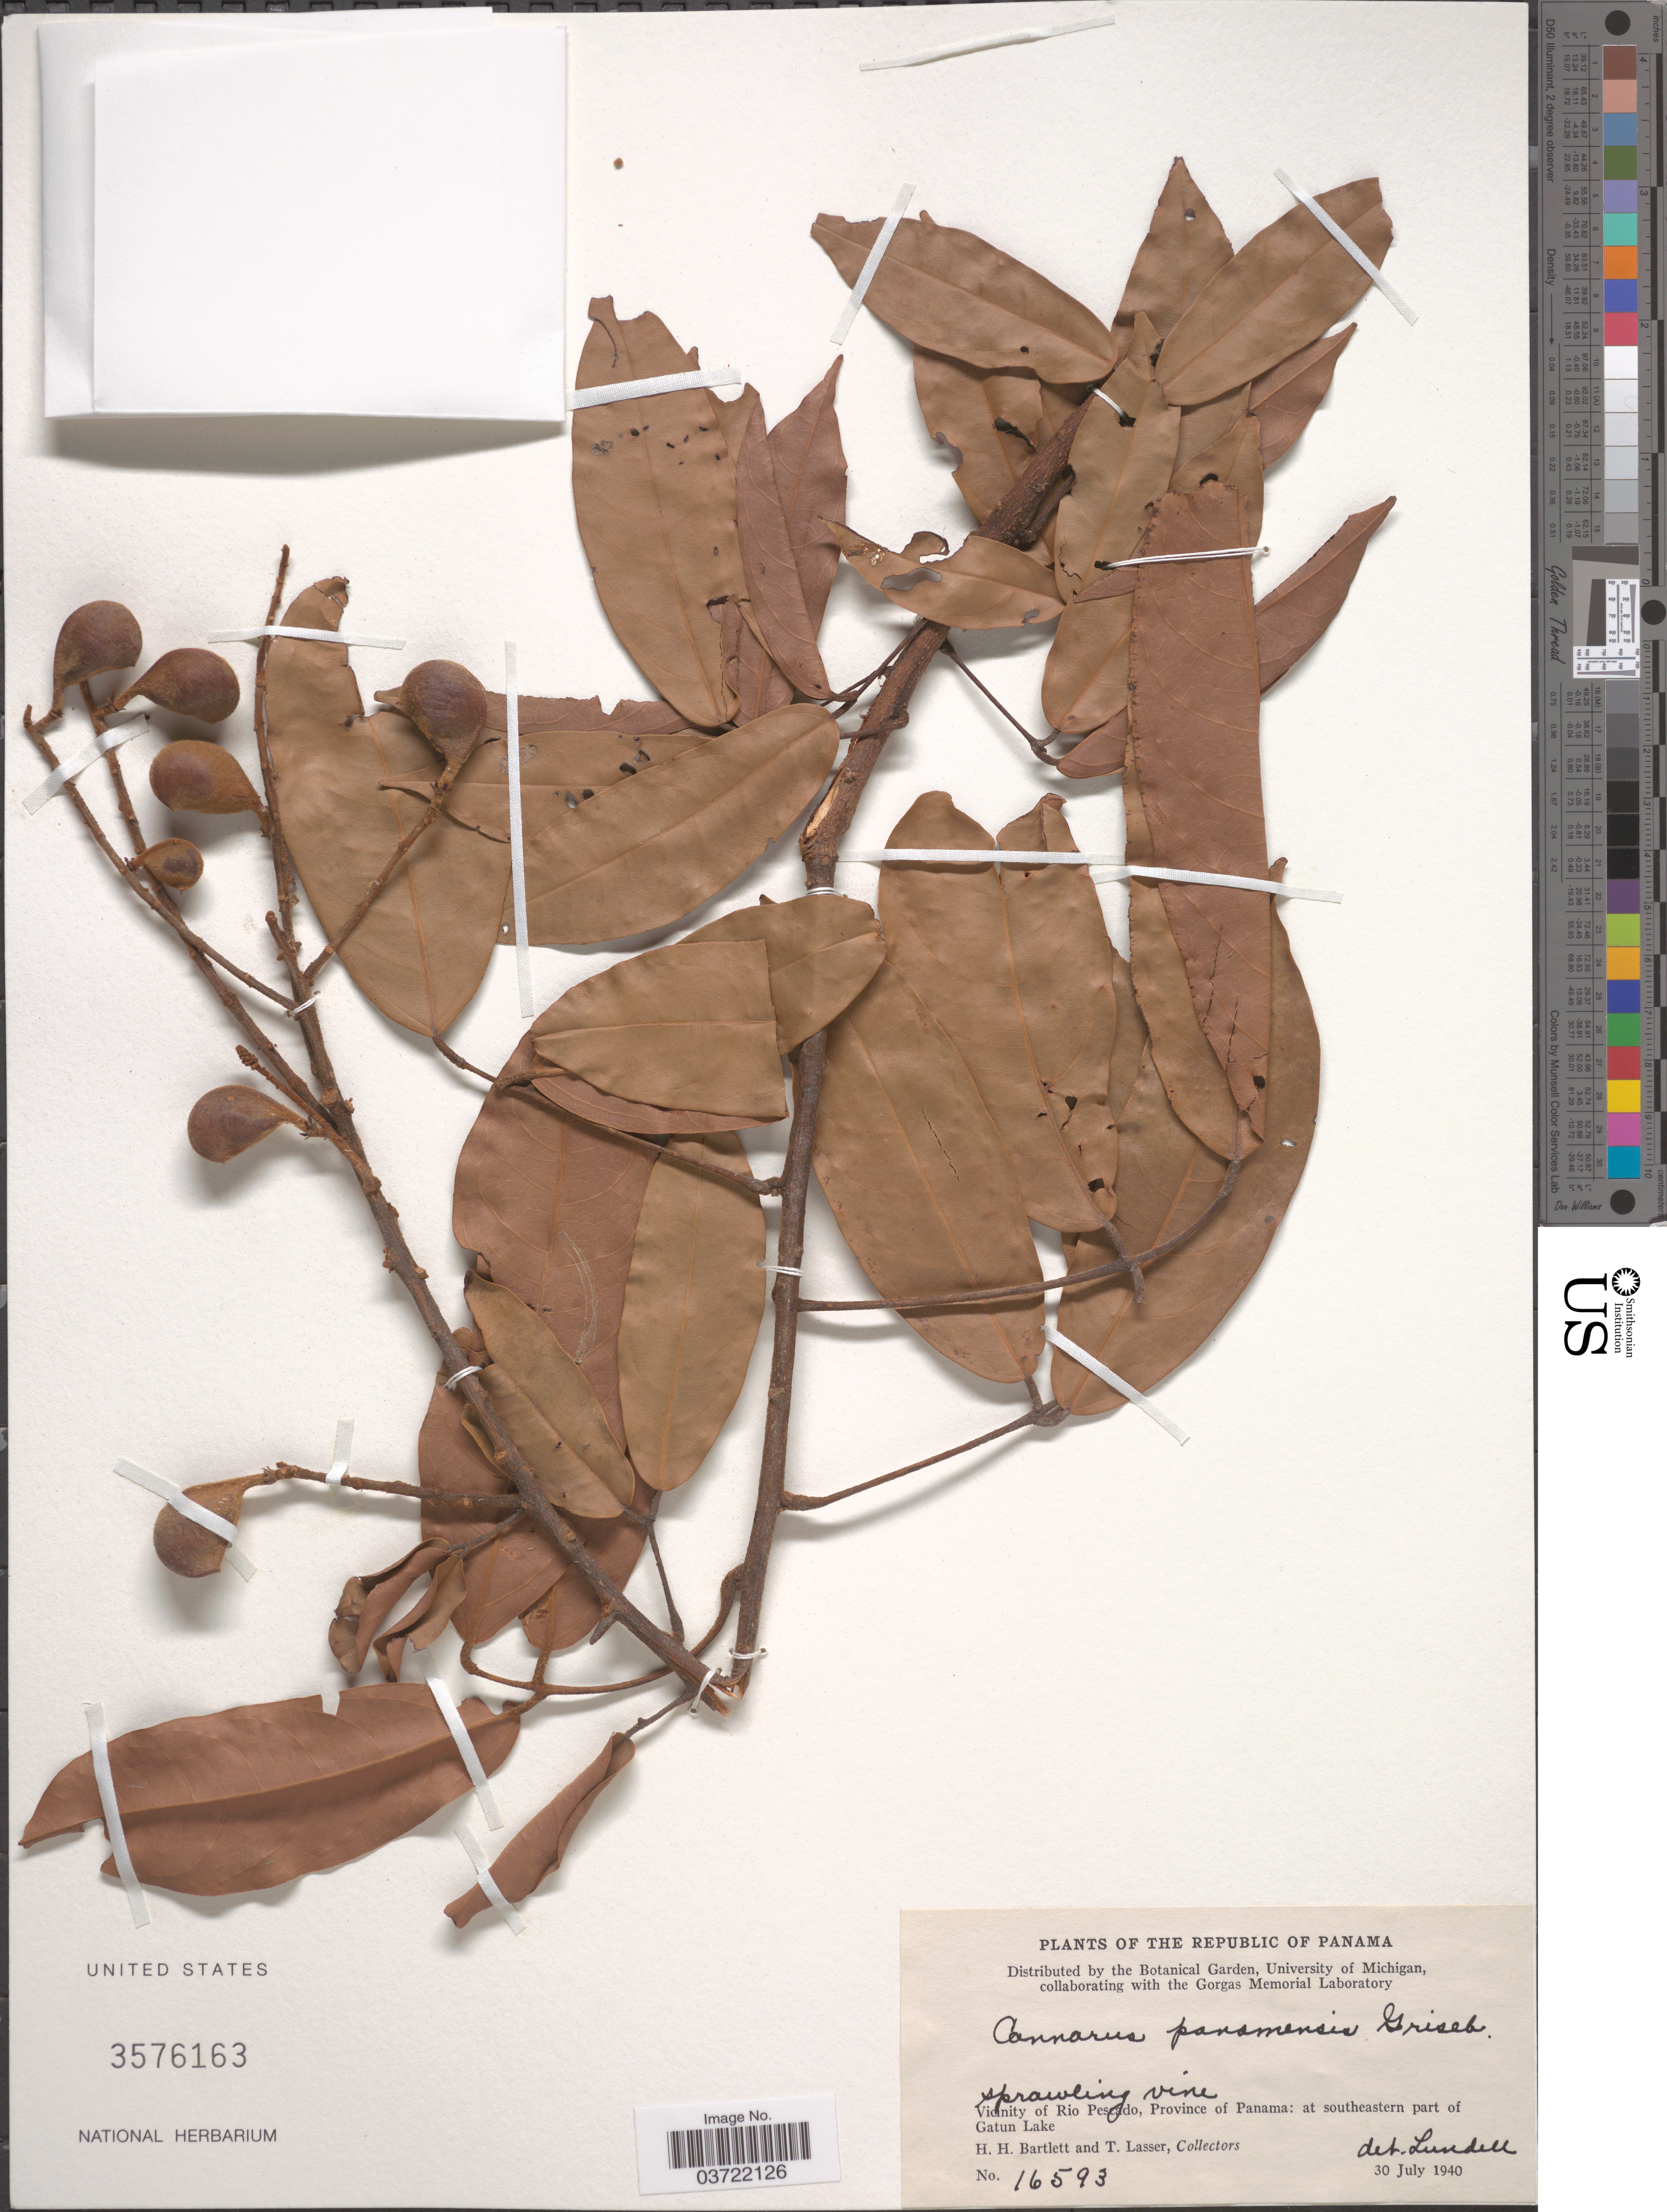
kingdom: Plantae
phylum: Tracheophyta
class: Magnoliopsida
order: Oxalidales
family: Connaraceae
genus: Connarus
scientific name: Connarus palawanensis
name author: Elmer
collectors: H. H. Bartlett & T. Lasser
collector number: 16593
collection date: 1940-07-30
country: Panama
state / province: Panamá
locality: Vicinity of Rio Pescado: at southeastern part of Gatun Lake.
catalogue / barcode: US 3576163